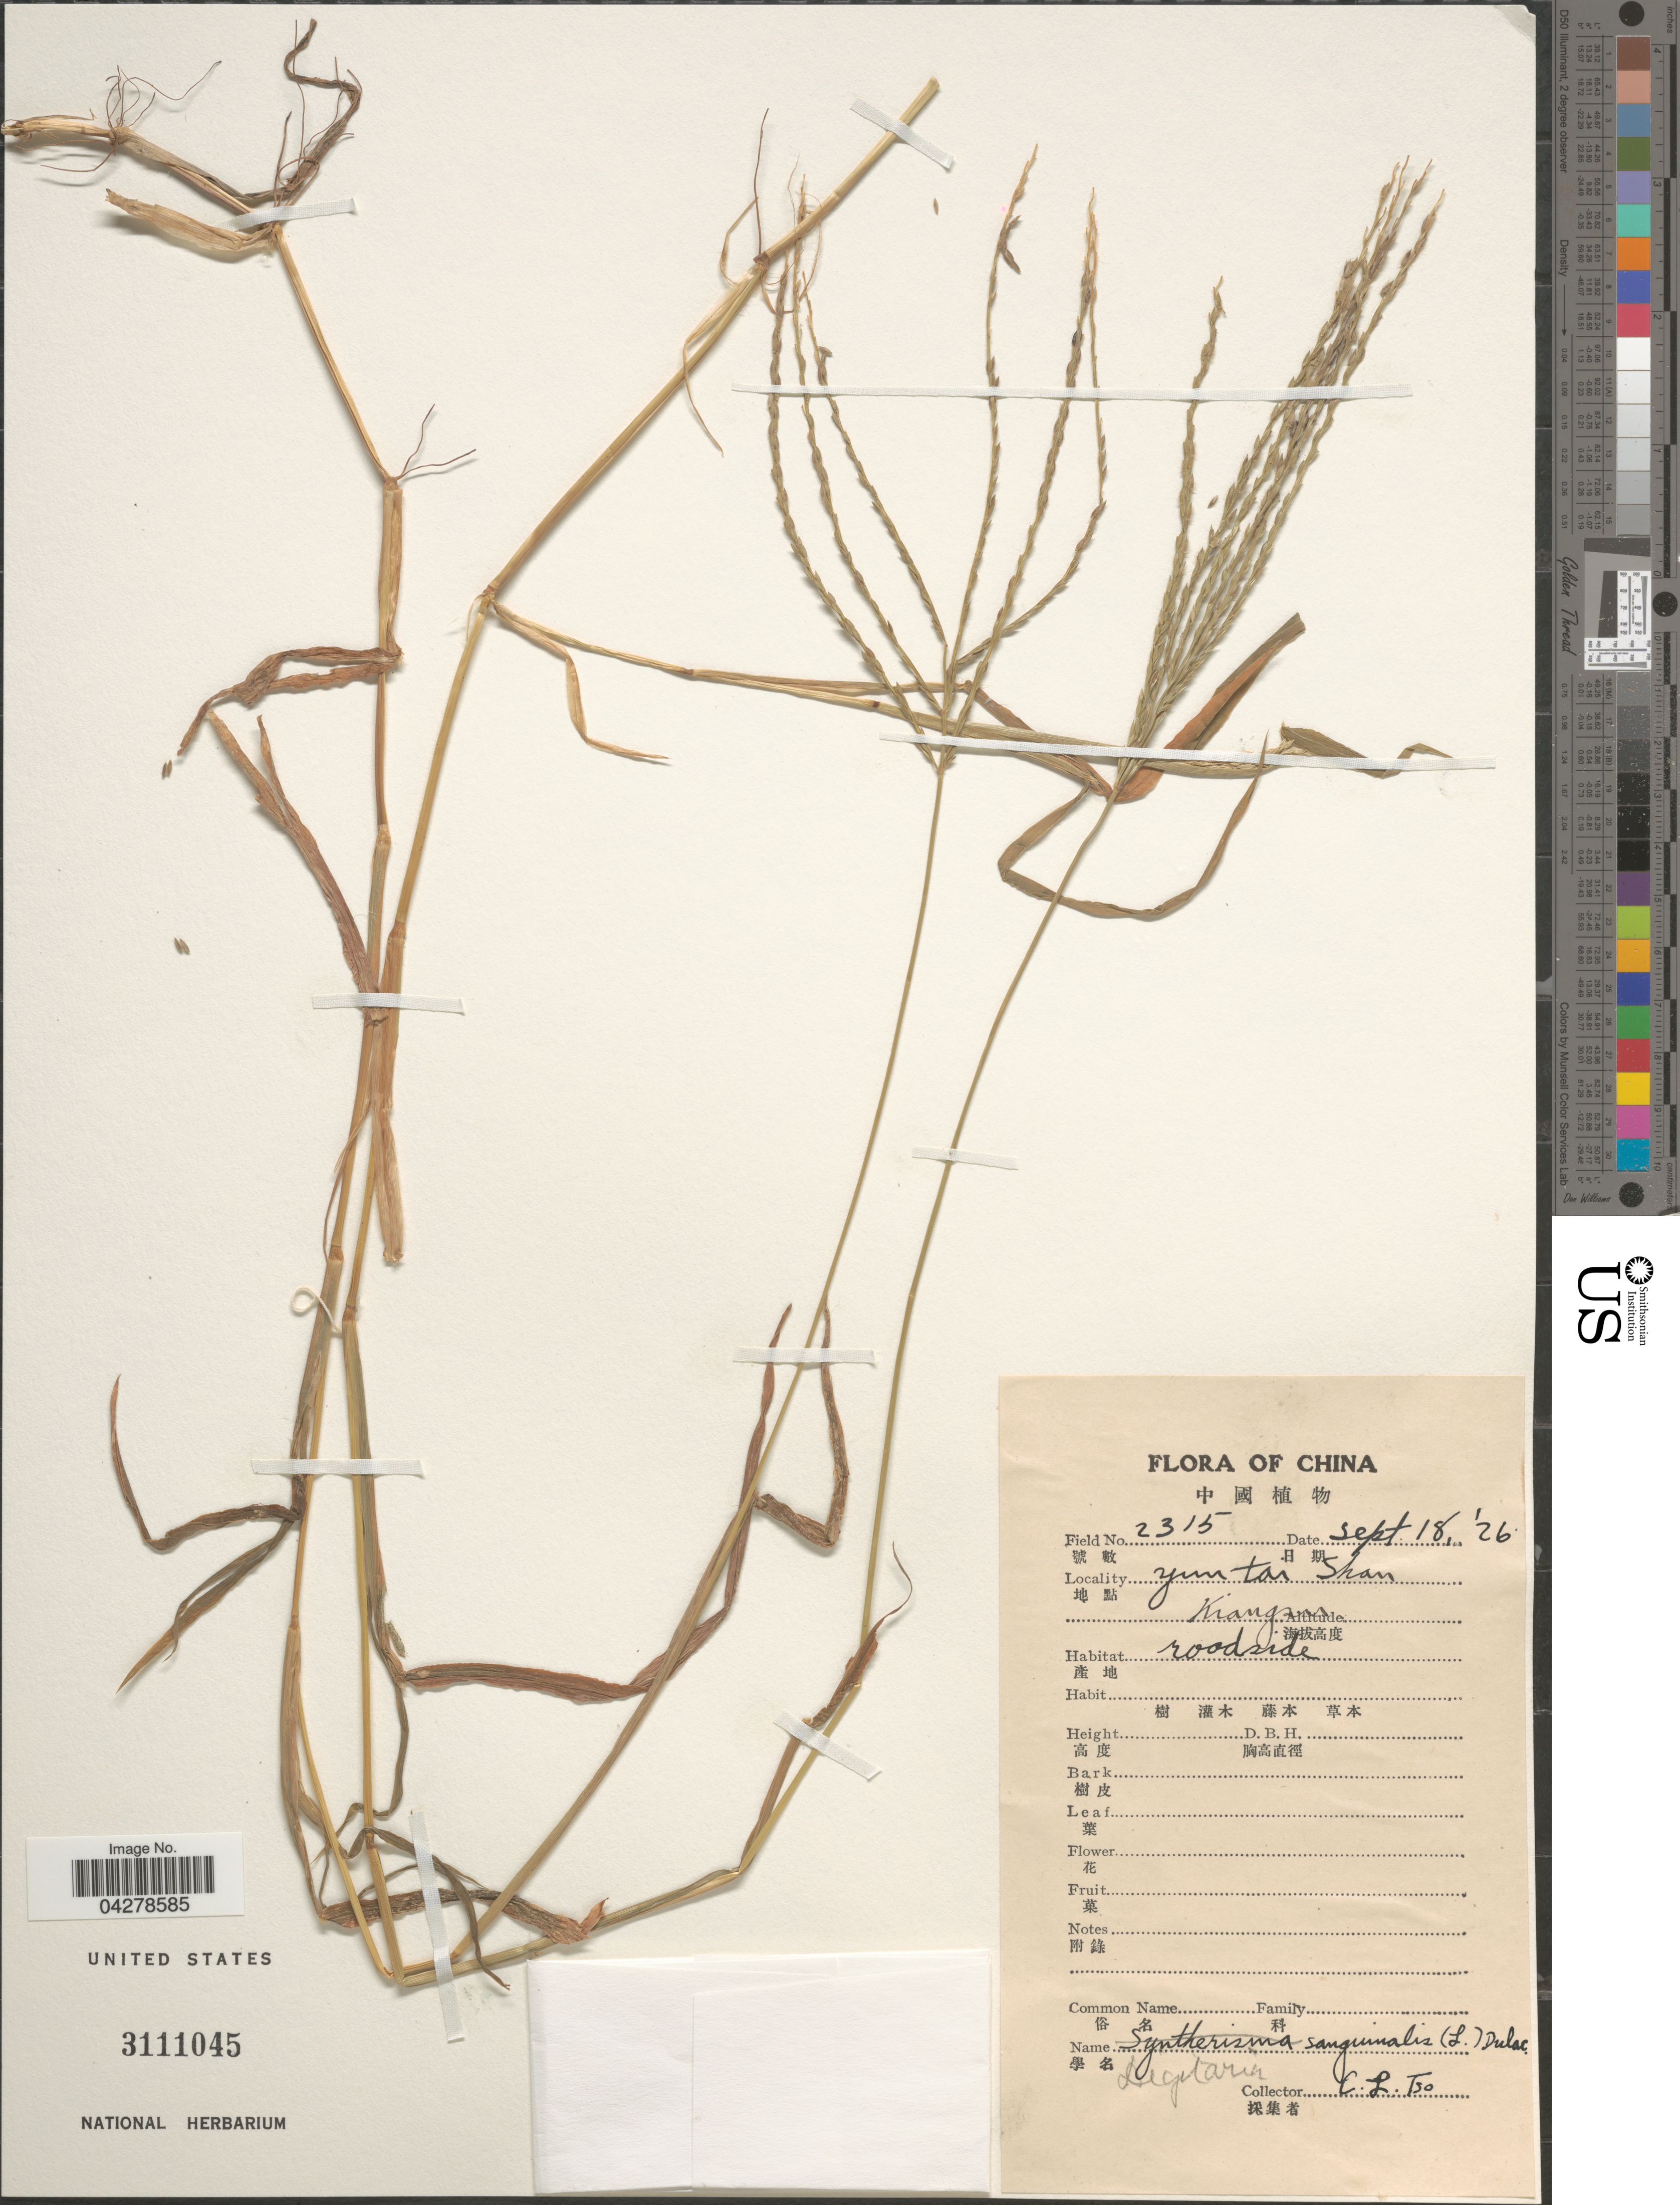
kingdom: Plantae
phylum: Tracheophyta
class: Liliopsida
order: Poales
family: Poaceae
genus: Digitaria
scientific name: Digitaria sanguinalis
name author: (L.) Scop.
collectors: C. Tso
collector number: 2315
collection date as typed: Transcribed d/m/y: 18/9/26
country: China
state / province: Jiangsu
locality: Yun tai Shan. Kiangsu. Roadside.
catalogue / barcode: US 3111045